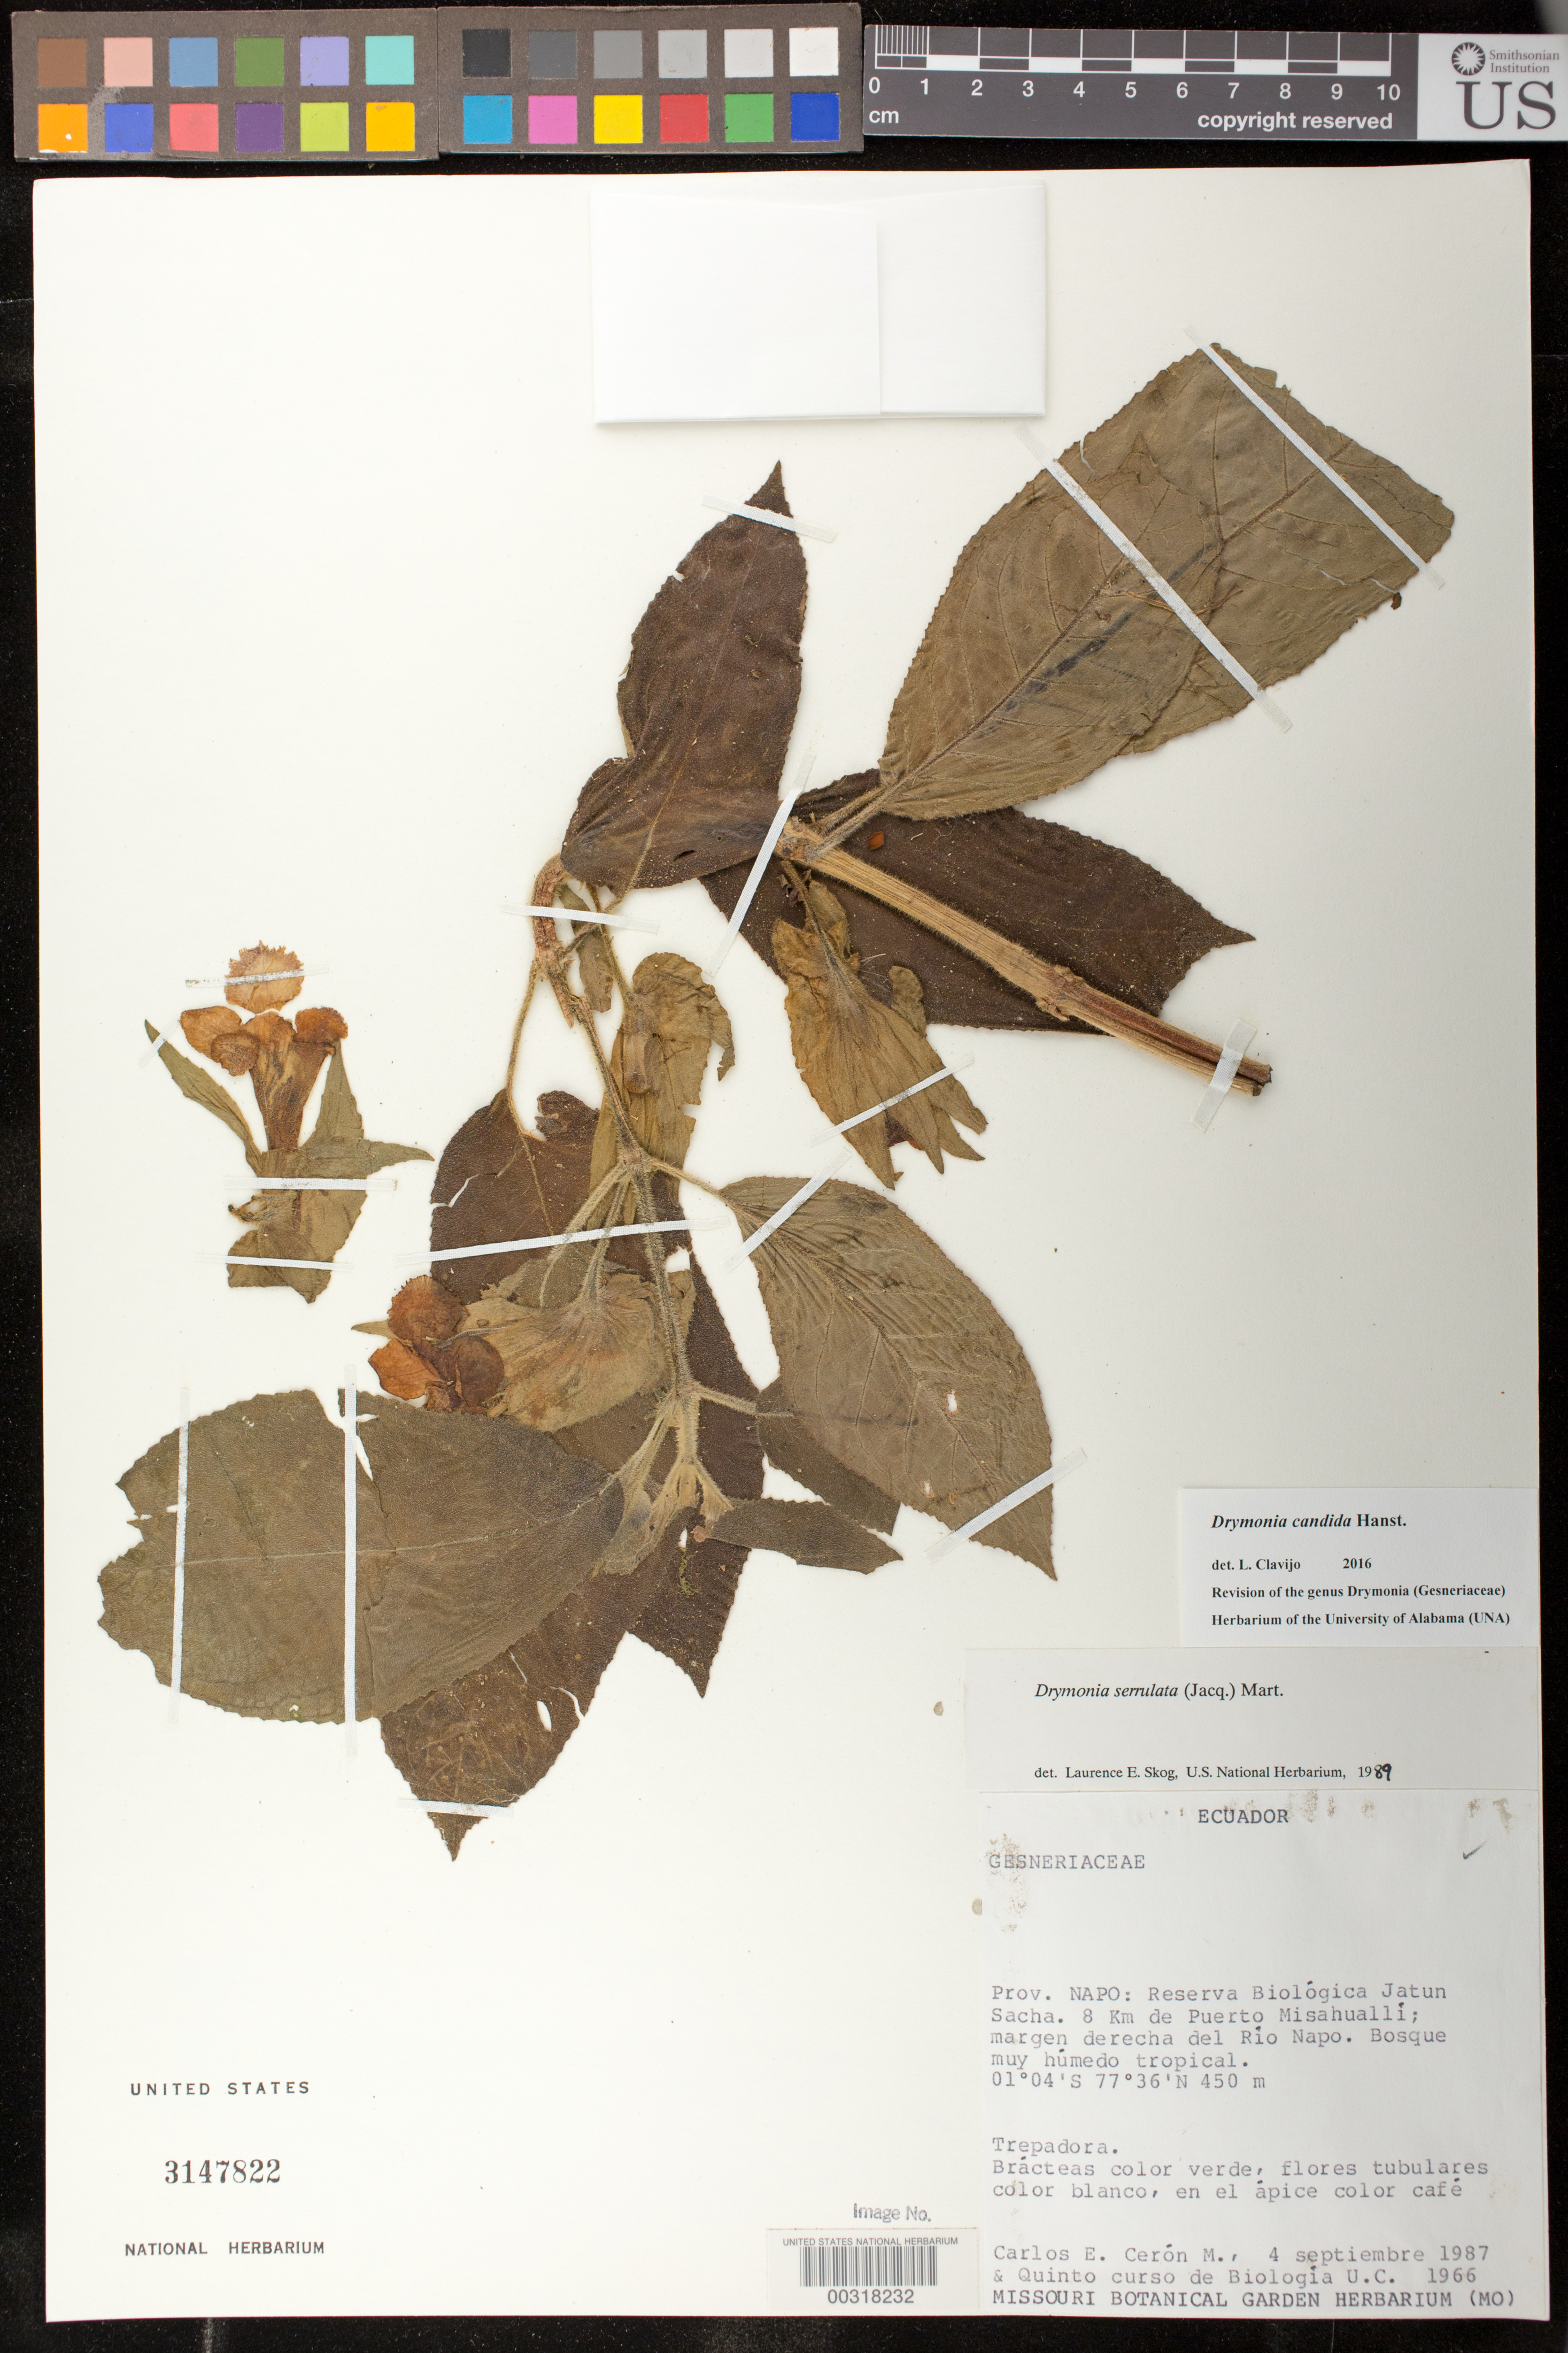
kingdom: Plantae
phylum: Tracheophyta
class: Magnoliopsida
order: Lamiales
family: Gesneriaceae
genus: Drymonia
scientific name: Drymonia candida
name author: Hanst.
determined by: Clavijo, L.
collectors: C. E. Cerón M. & et al.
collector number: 1966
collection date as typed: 04 Sep 1987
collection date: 1987-09-04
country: Ecuador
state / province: Napo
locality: Reserva Biologica Jatun Sacha, 8 km from Puerto Misahualli, right bank of Rio Napo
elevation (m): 450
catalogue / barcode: US 3147822